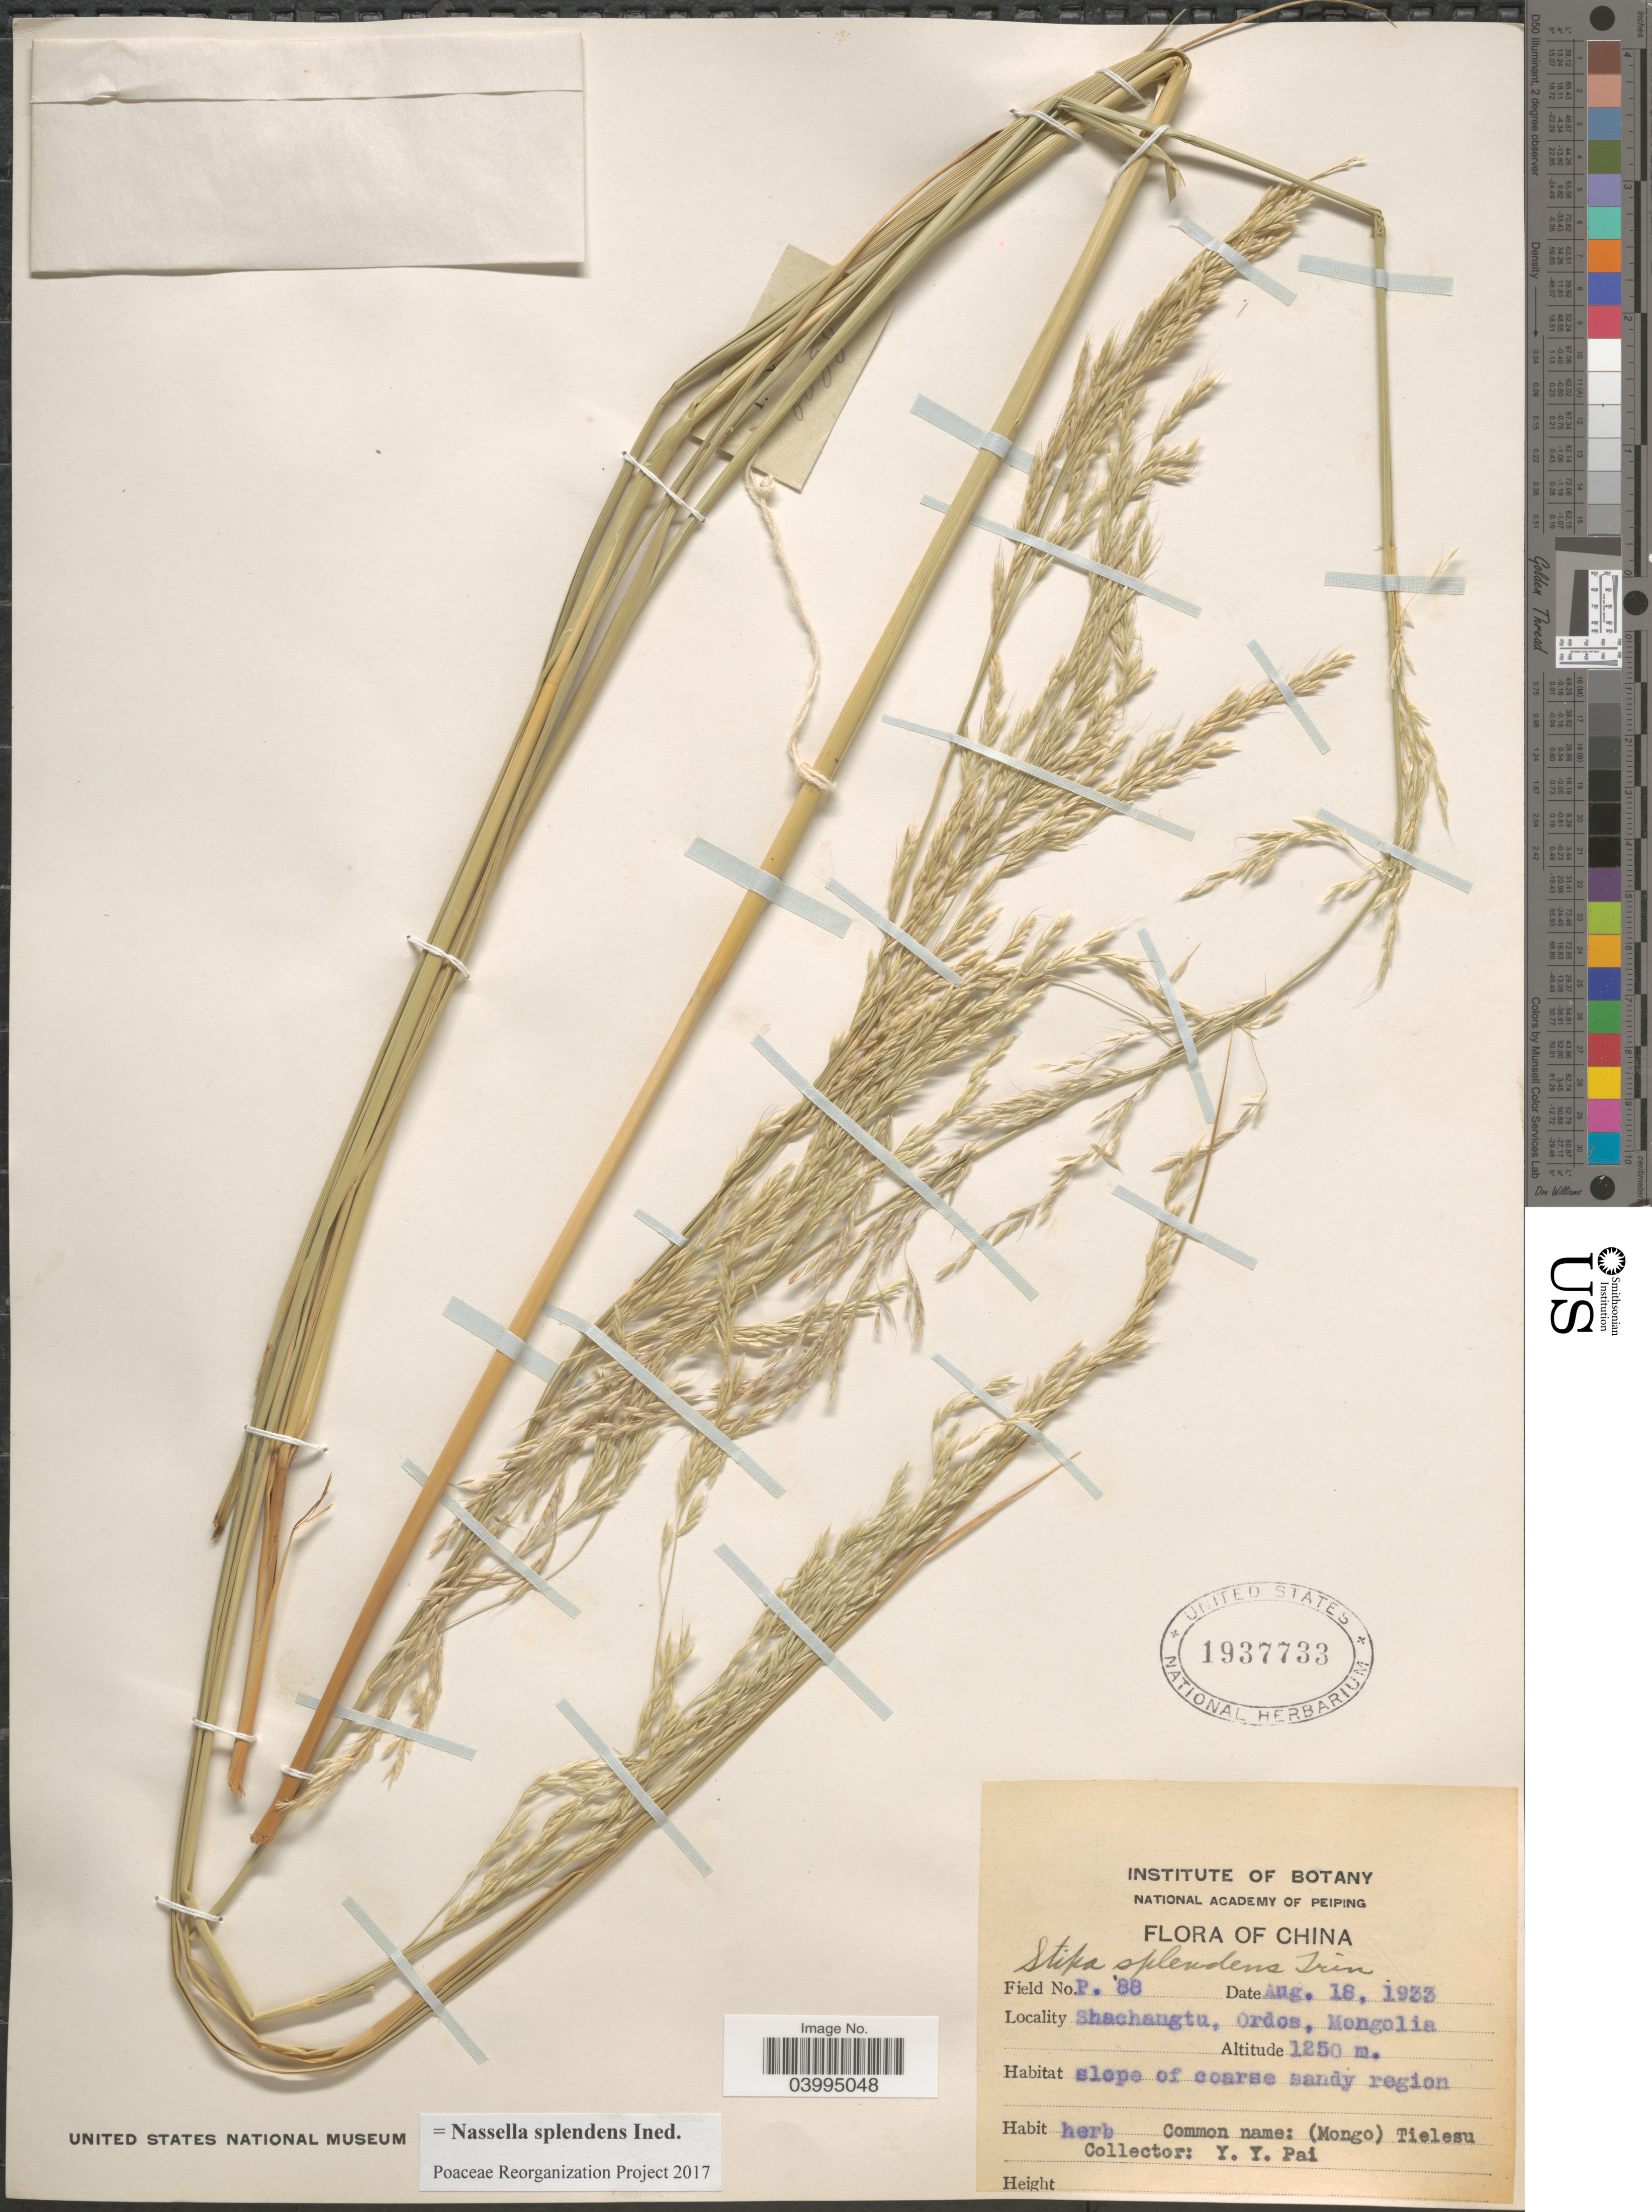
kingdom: Plantae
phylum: Tracheophyta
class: Liliopsida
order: Poales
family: Poaceae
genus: Neotrinia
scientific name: Neotrinia splendens (Trin.) M. Nobis, P.D. Gudkova & A. Nowak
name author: (Trin.)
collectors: Y. Pai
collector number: P. 88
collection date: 1933-08-18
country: China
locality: Shachangtu, Ordos, Mongolia.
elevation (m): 1250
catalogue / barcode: US 1937733